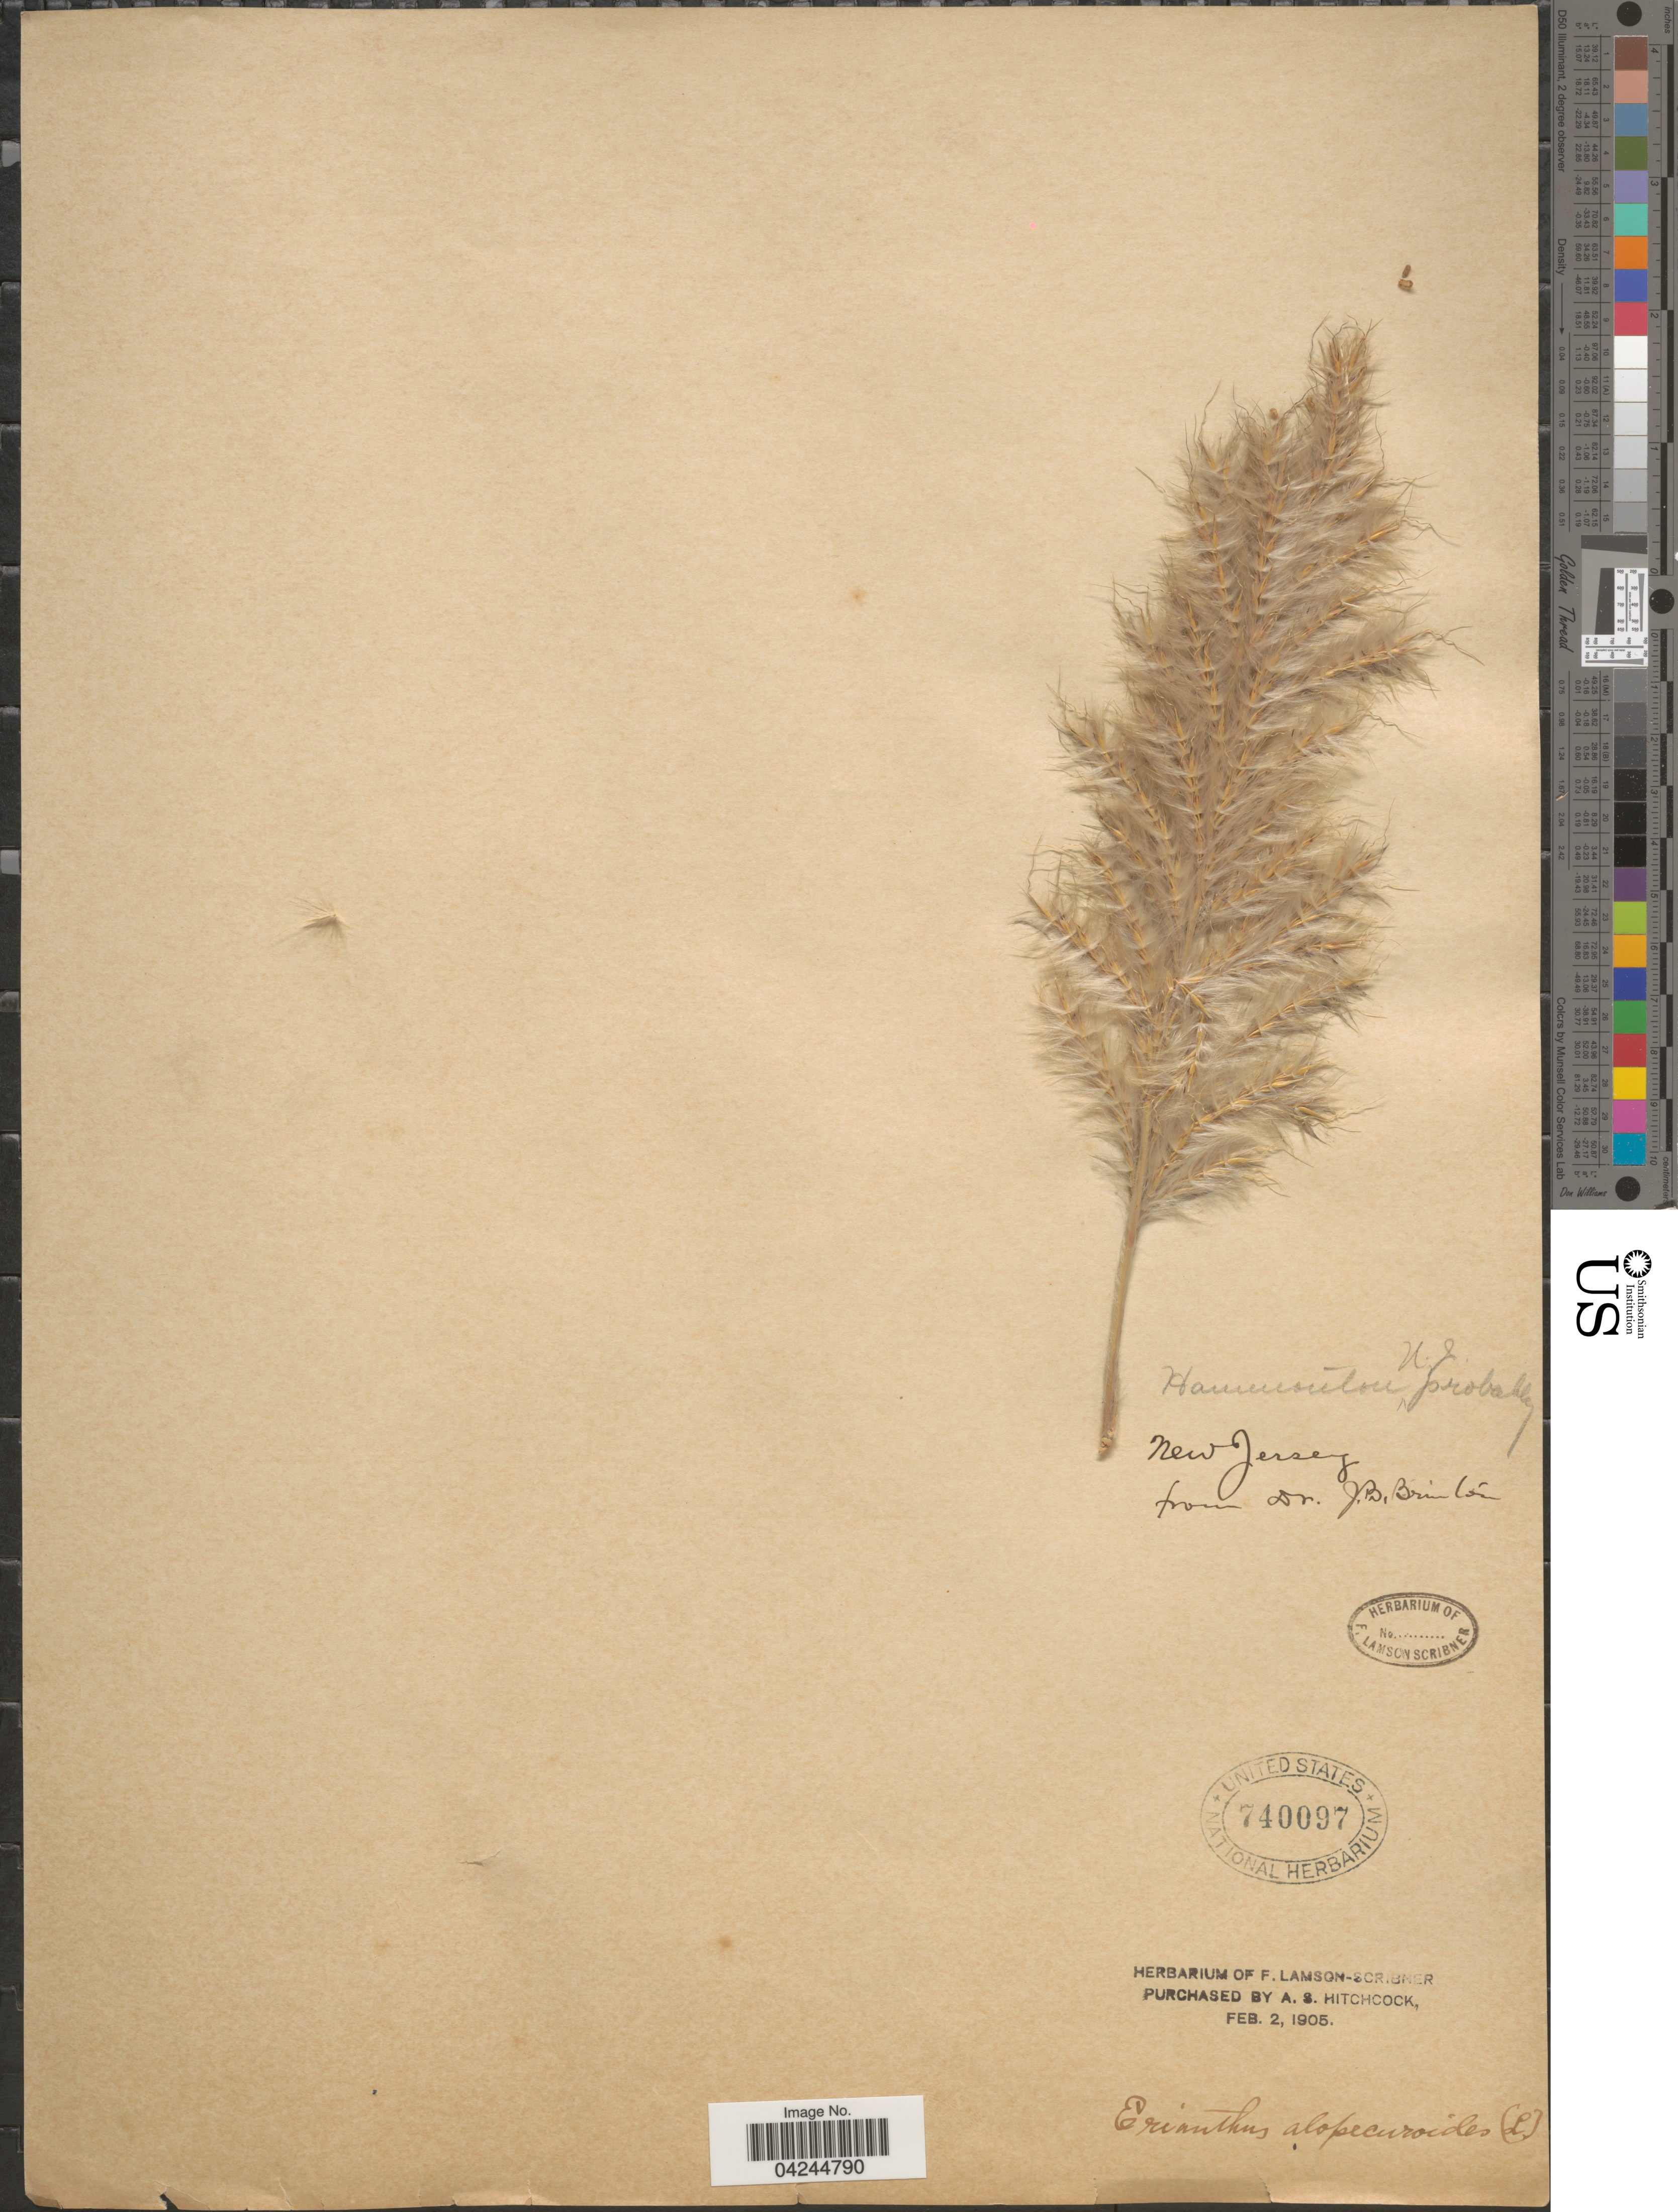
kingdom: Plantae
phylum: Tracheophyta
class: Liliopsida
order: Poales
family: Poaceae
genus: Erianthus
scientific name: Erianthus alopecuroides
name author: Elliott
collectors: J. Brinton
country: United States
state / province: New Jersey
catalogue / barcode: US 740097